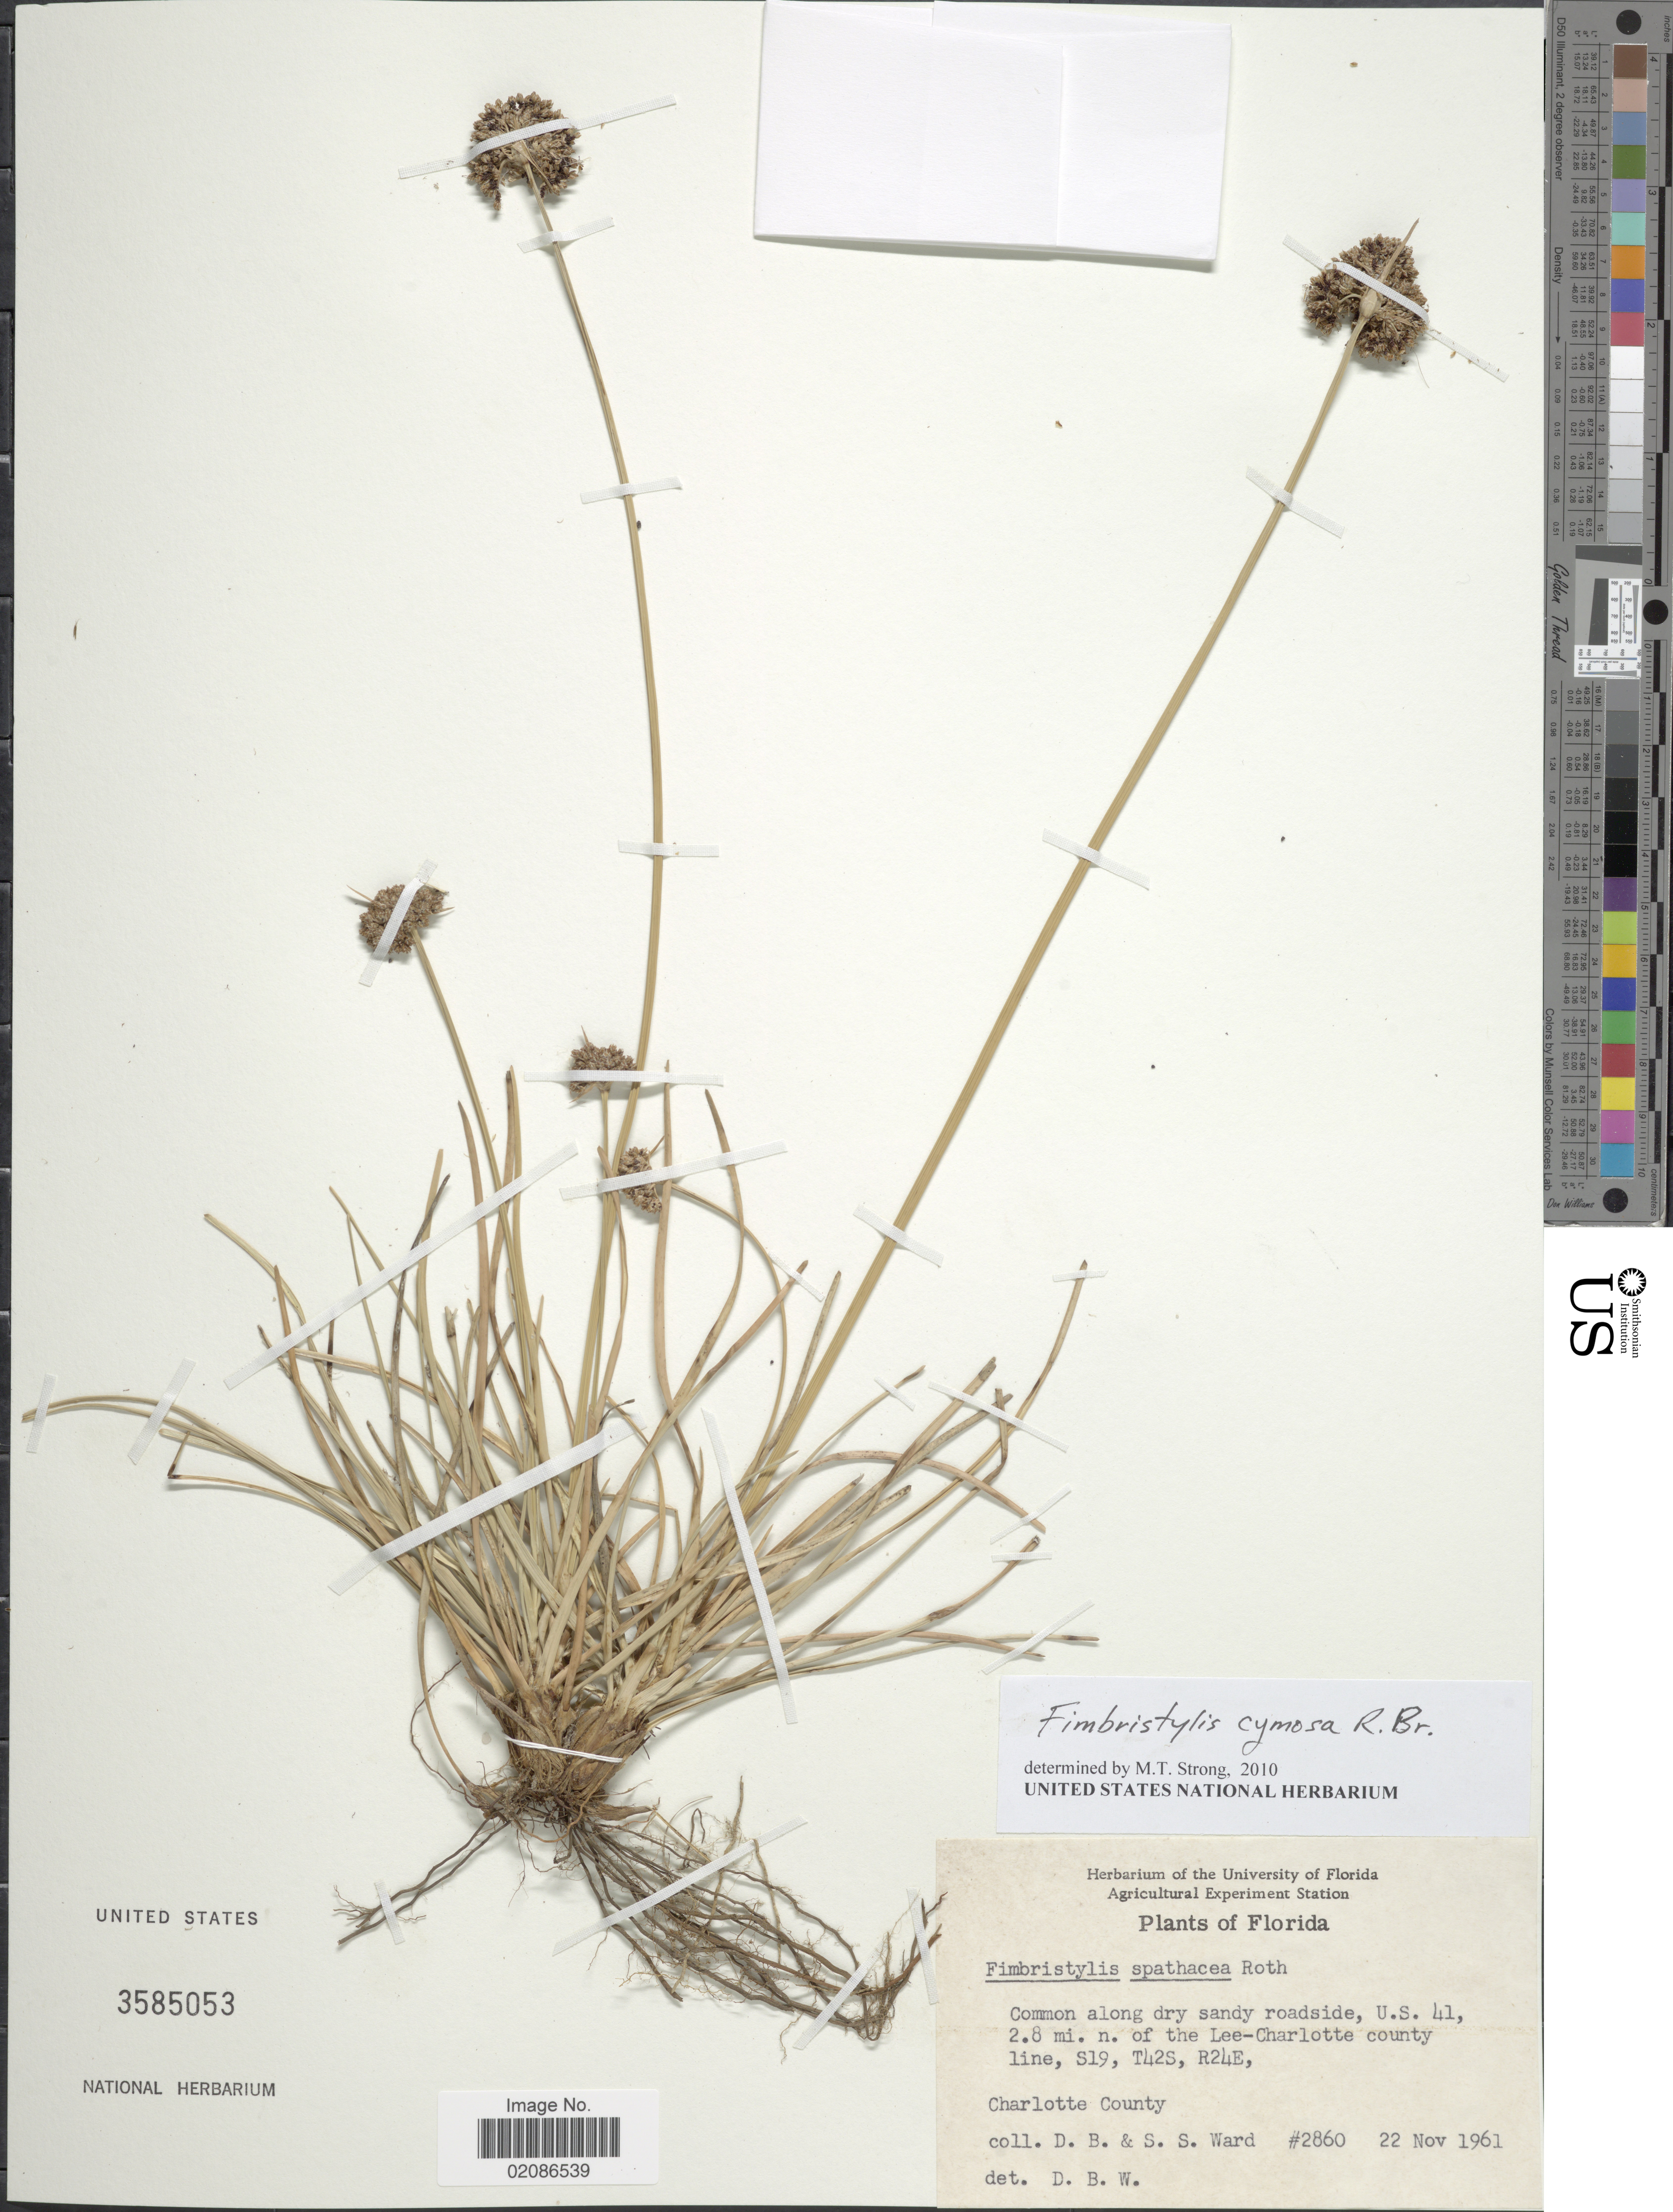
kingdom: Plantae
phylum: Tracheophyta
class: Liliopsida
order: Poales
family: Cyperaceae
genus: Fimbristylis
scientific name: Fimbristylis cymosa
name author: R. Br.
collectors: D. B. Ward & S. S. Ward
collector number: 2860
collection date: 1961-11-22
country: United States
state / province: Florida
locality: U.S. 41, 2.8 mi n of the Lee-Charlotte County line, S19, T42S, R24E, Charlotte County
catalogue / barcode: US 3585053